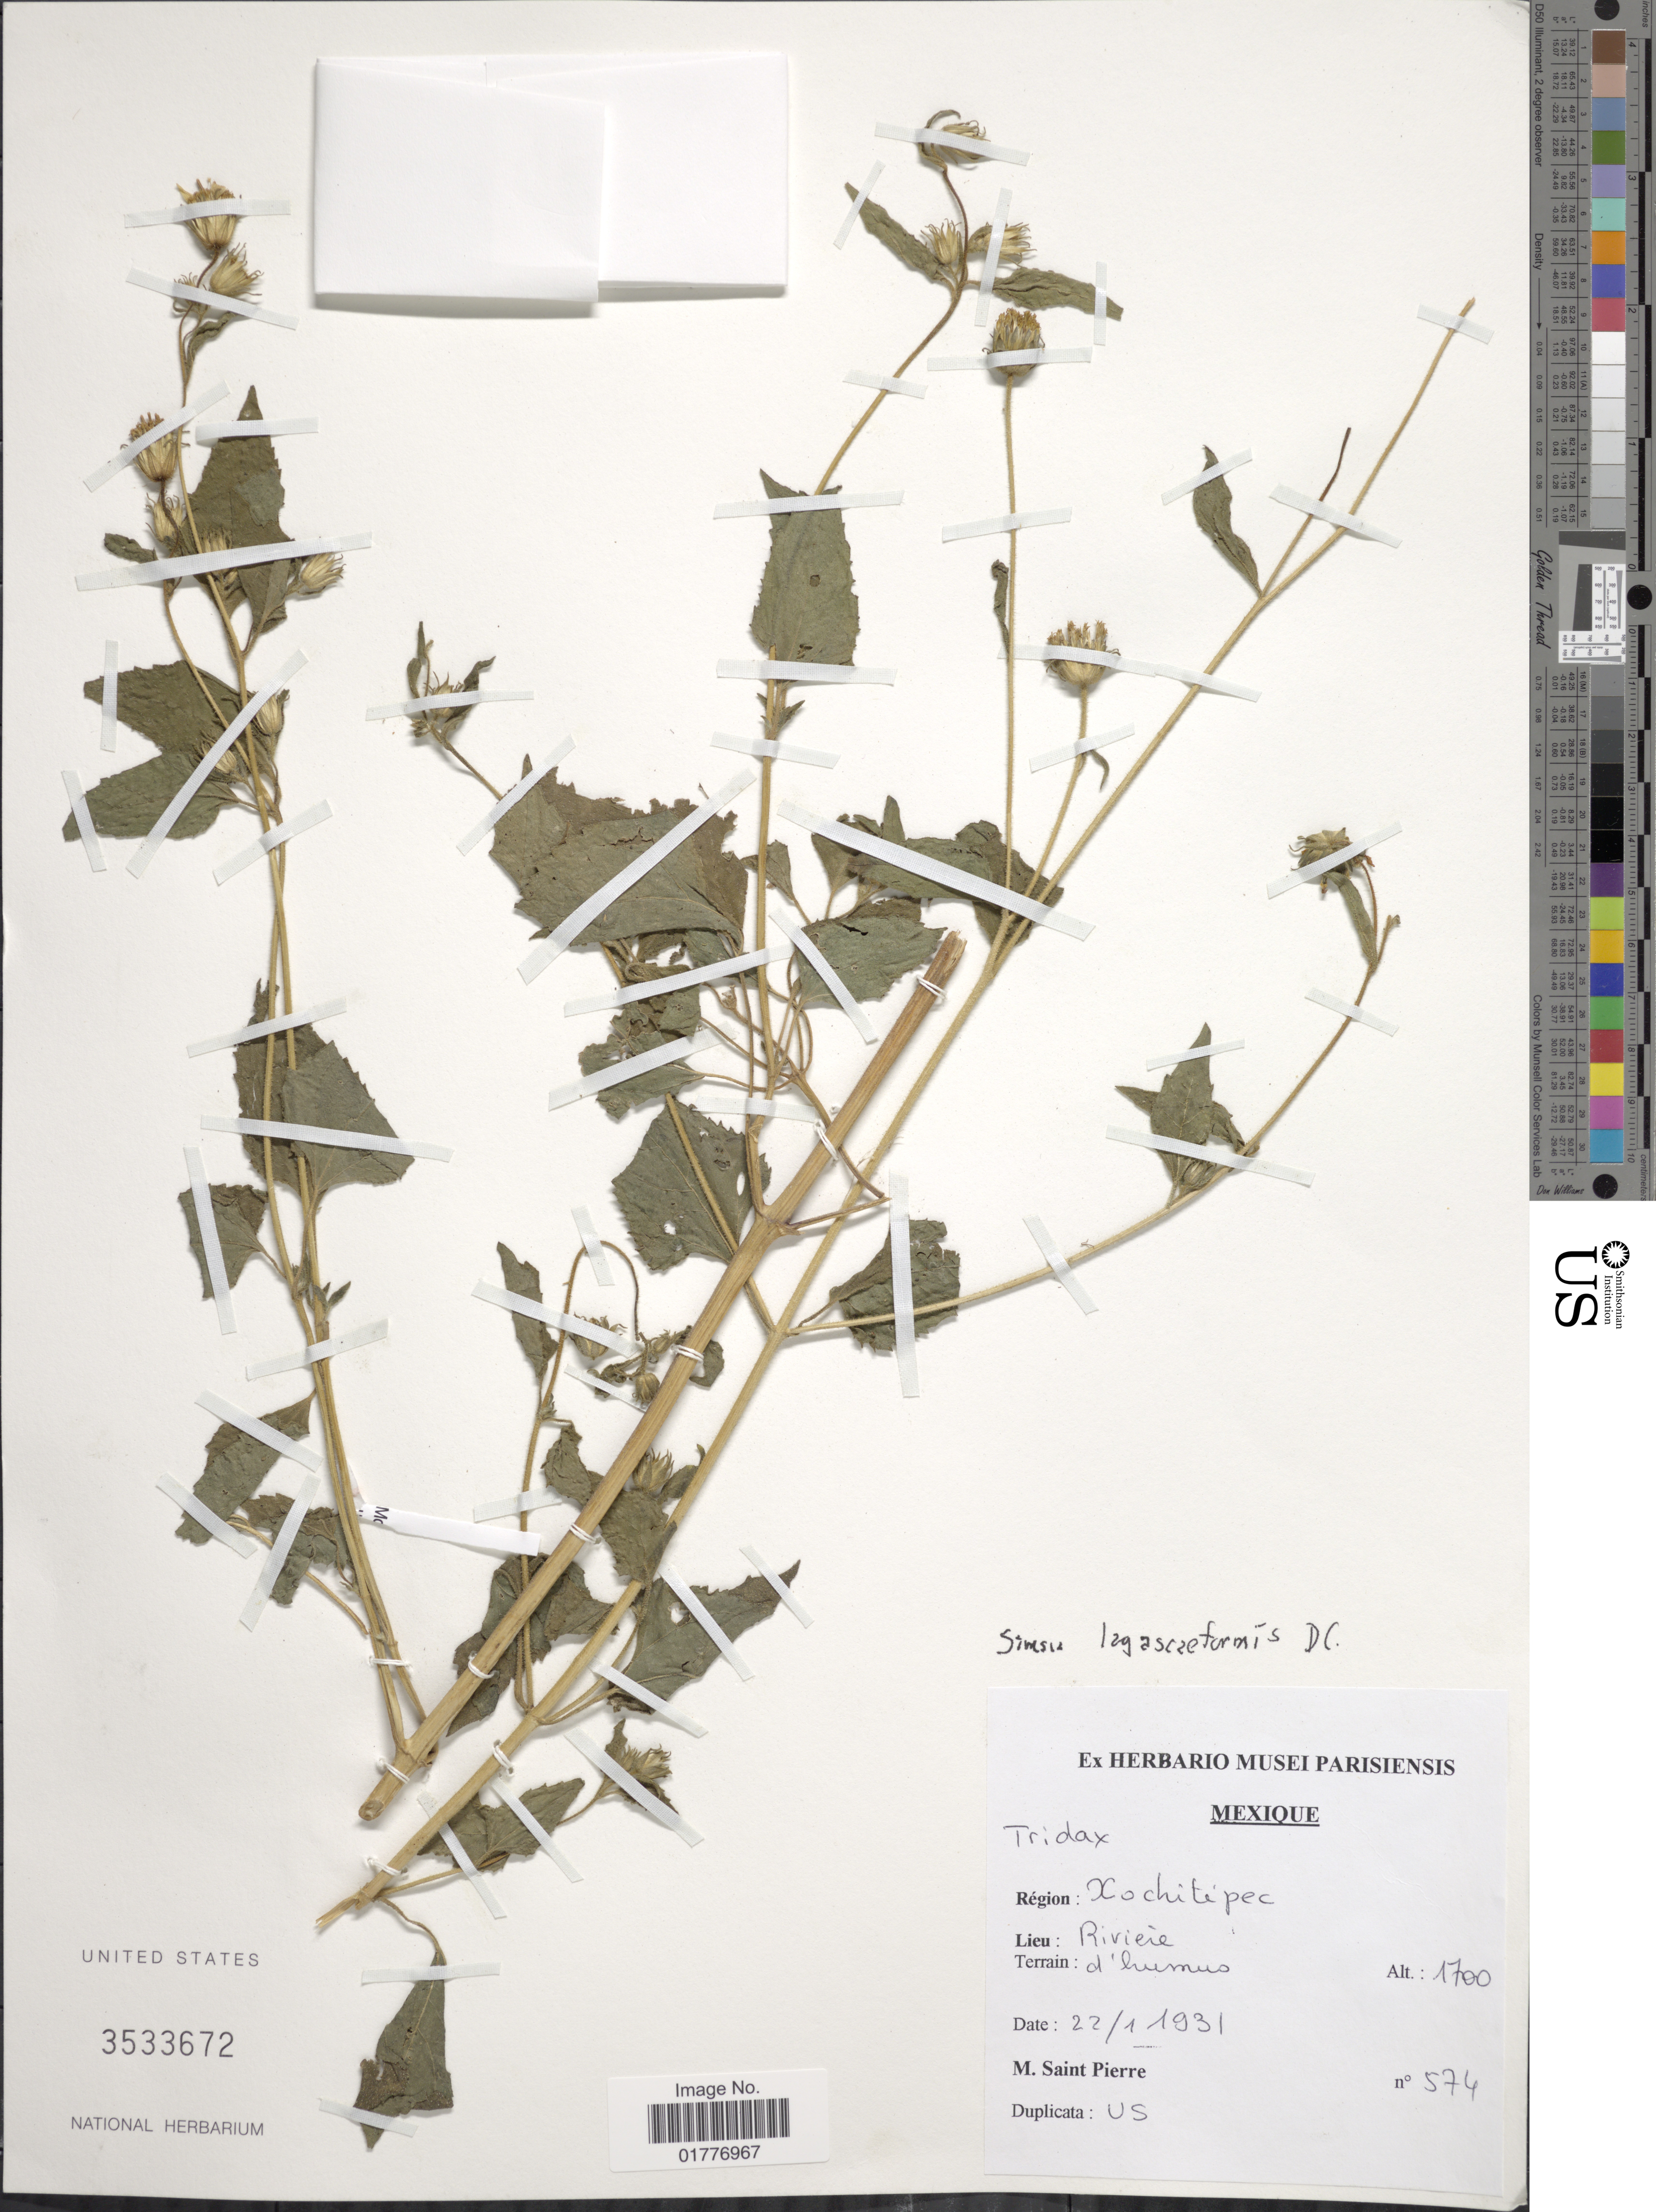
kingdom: Plantae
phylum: Tracheophyta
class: Magnoliopsida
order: Asterales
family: Asteraceae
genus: Simsia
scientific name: Simsia lagasceiformis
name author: DC.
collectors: M. Saint-Pierre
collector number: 574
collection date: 1931-01-22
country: Mexico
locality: Region: Xochitepec, Lieu: Riviere, Terrain d' humus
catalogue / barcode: US 3533672